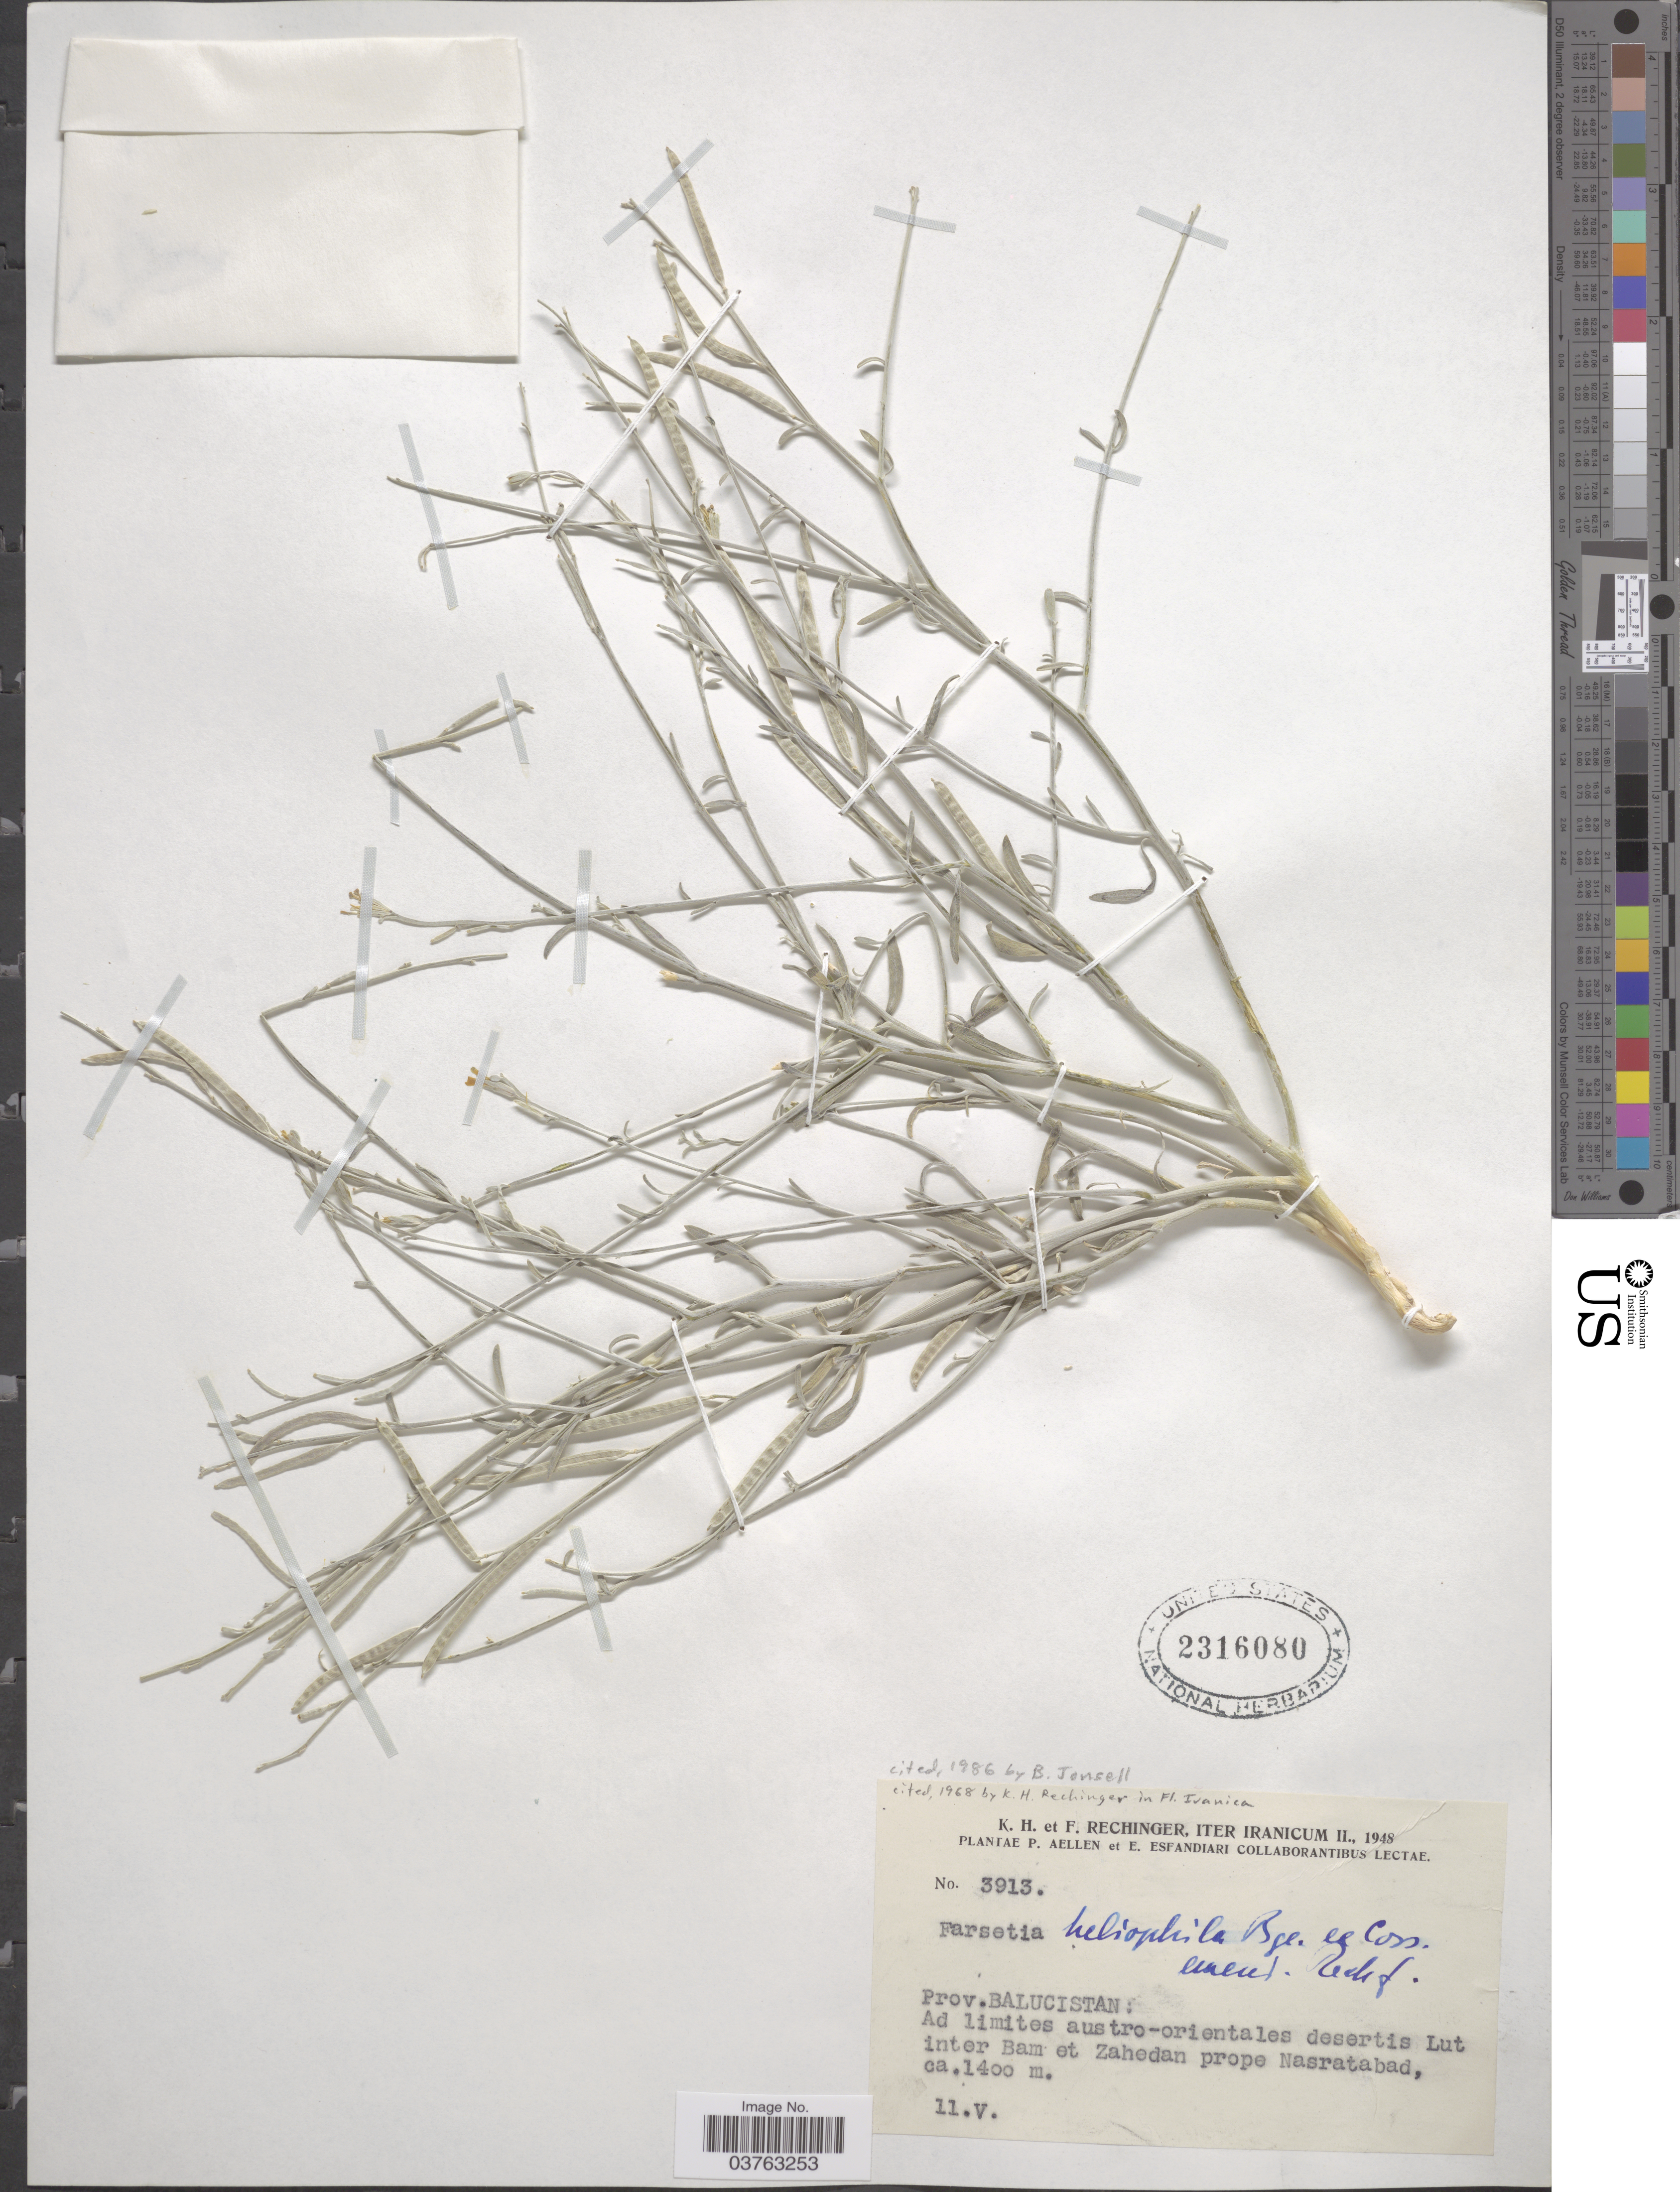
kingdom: Plantae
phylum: Tracheophyta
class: Magnoliopsida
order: Brassicales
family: Brassicaceae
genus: Farsetia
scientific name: Farsetia heliophila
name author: Bunge ex Coss.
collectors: K. H. Rechinger & F. Rechinger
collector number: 3913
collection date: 1948-05-11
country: Iran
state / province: Sistan and Baluchistan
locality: Iter Iranicum II. Prov. Balucistan: Ad limites austro-orientales desertis Lut inter Bam et Zahedan prope Nasratabad.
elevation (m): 1400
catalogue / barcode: US 2316080